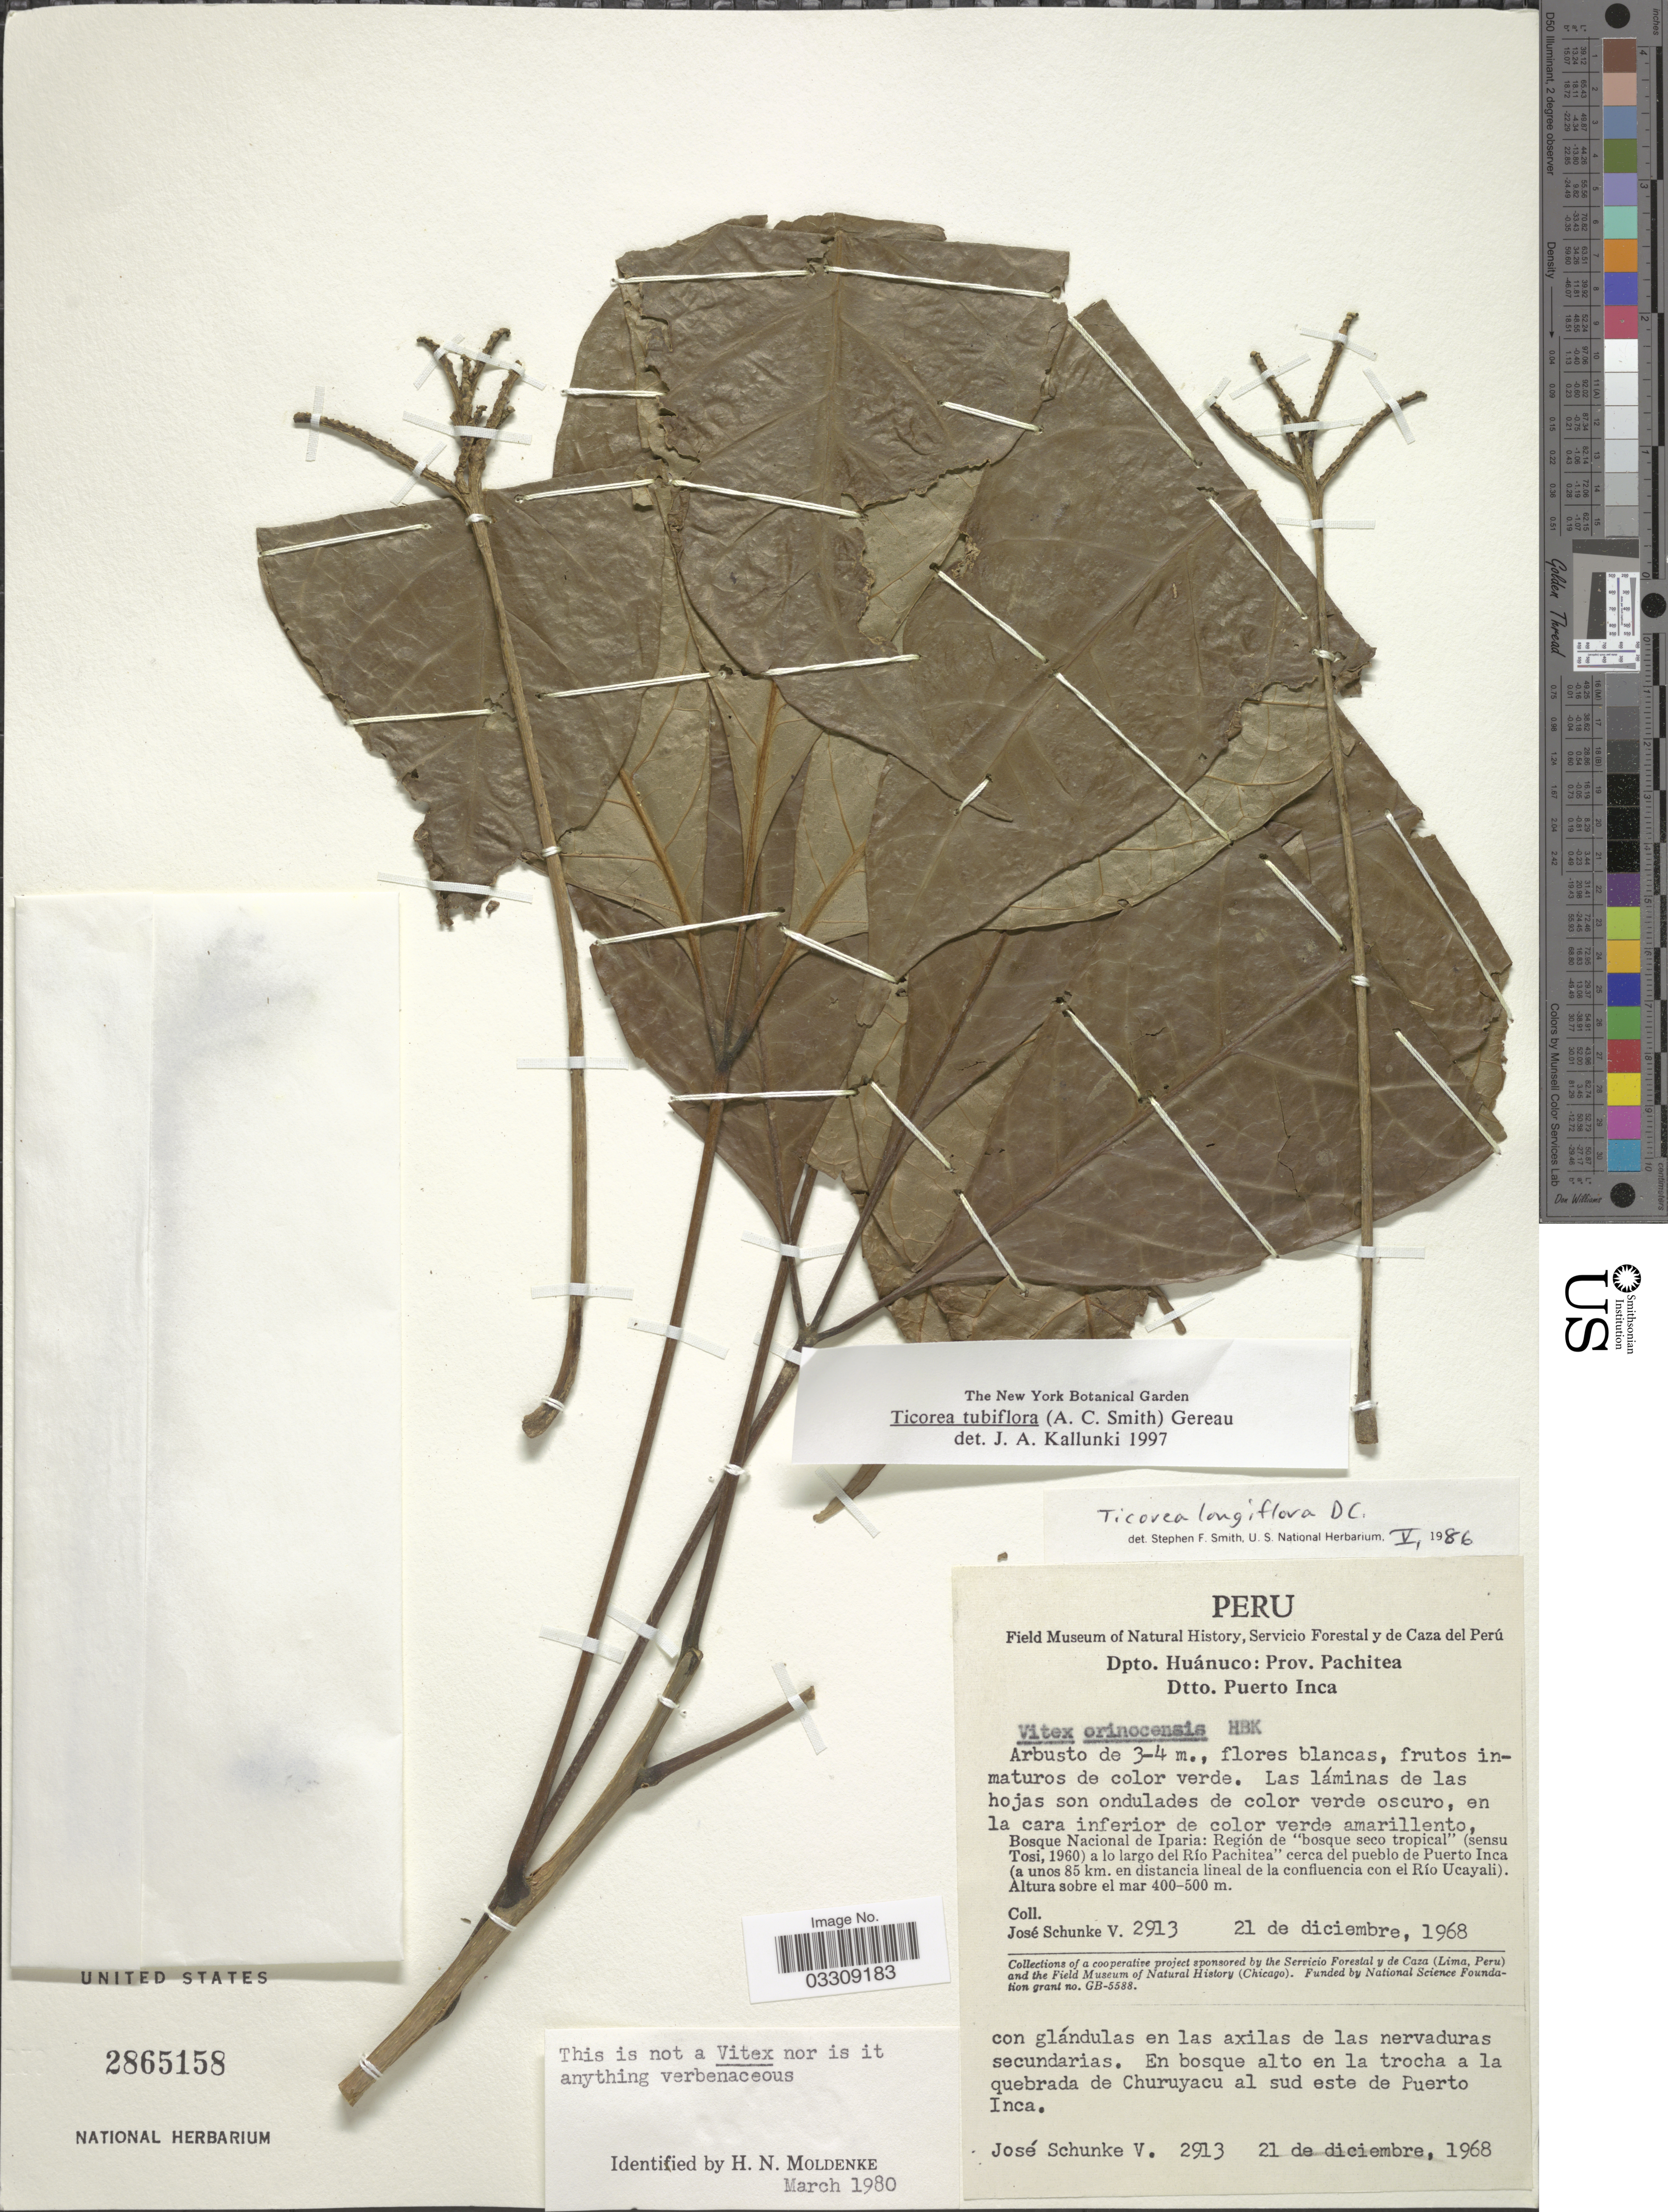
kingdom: Plantae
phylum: Tracheophyta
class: Magnoliopsida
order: Sapindales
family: Rutaceae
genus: Ticorea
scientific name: Ticorea tubiflora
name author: (A.C. Sm.) Gereau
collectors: J. Schunke Vigo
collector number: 2913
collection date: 1968-12-21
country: Peru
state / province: Huánuco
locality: Dpto. Huánuco: Prov. Pachitea. Dtto. Puerto Inca. Bosque Nacional de Iparia: Región de "bosque seco tropical" (sensu Tosi, 1960) a lo largo del Río Pachitea cerca del pueblo de Pureto Inca (a unos 85 km. en distancia lineal de la confluencia con el Río Ucayali). En bosque alto en la trocha a la quebrada de Churuyacu al sud este de Puerto Inca.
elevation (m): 400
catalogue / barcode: US 2865158